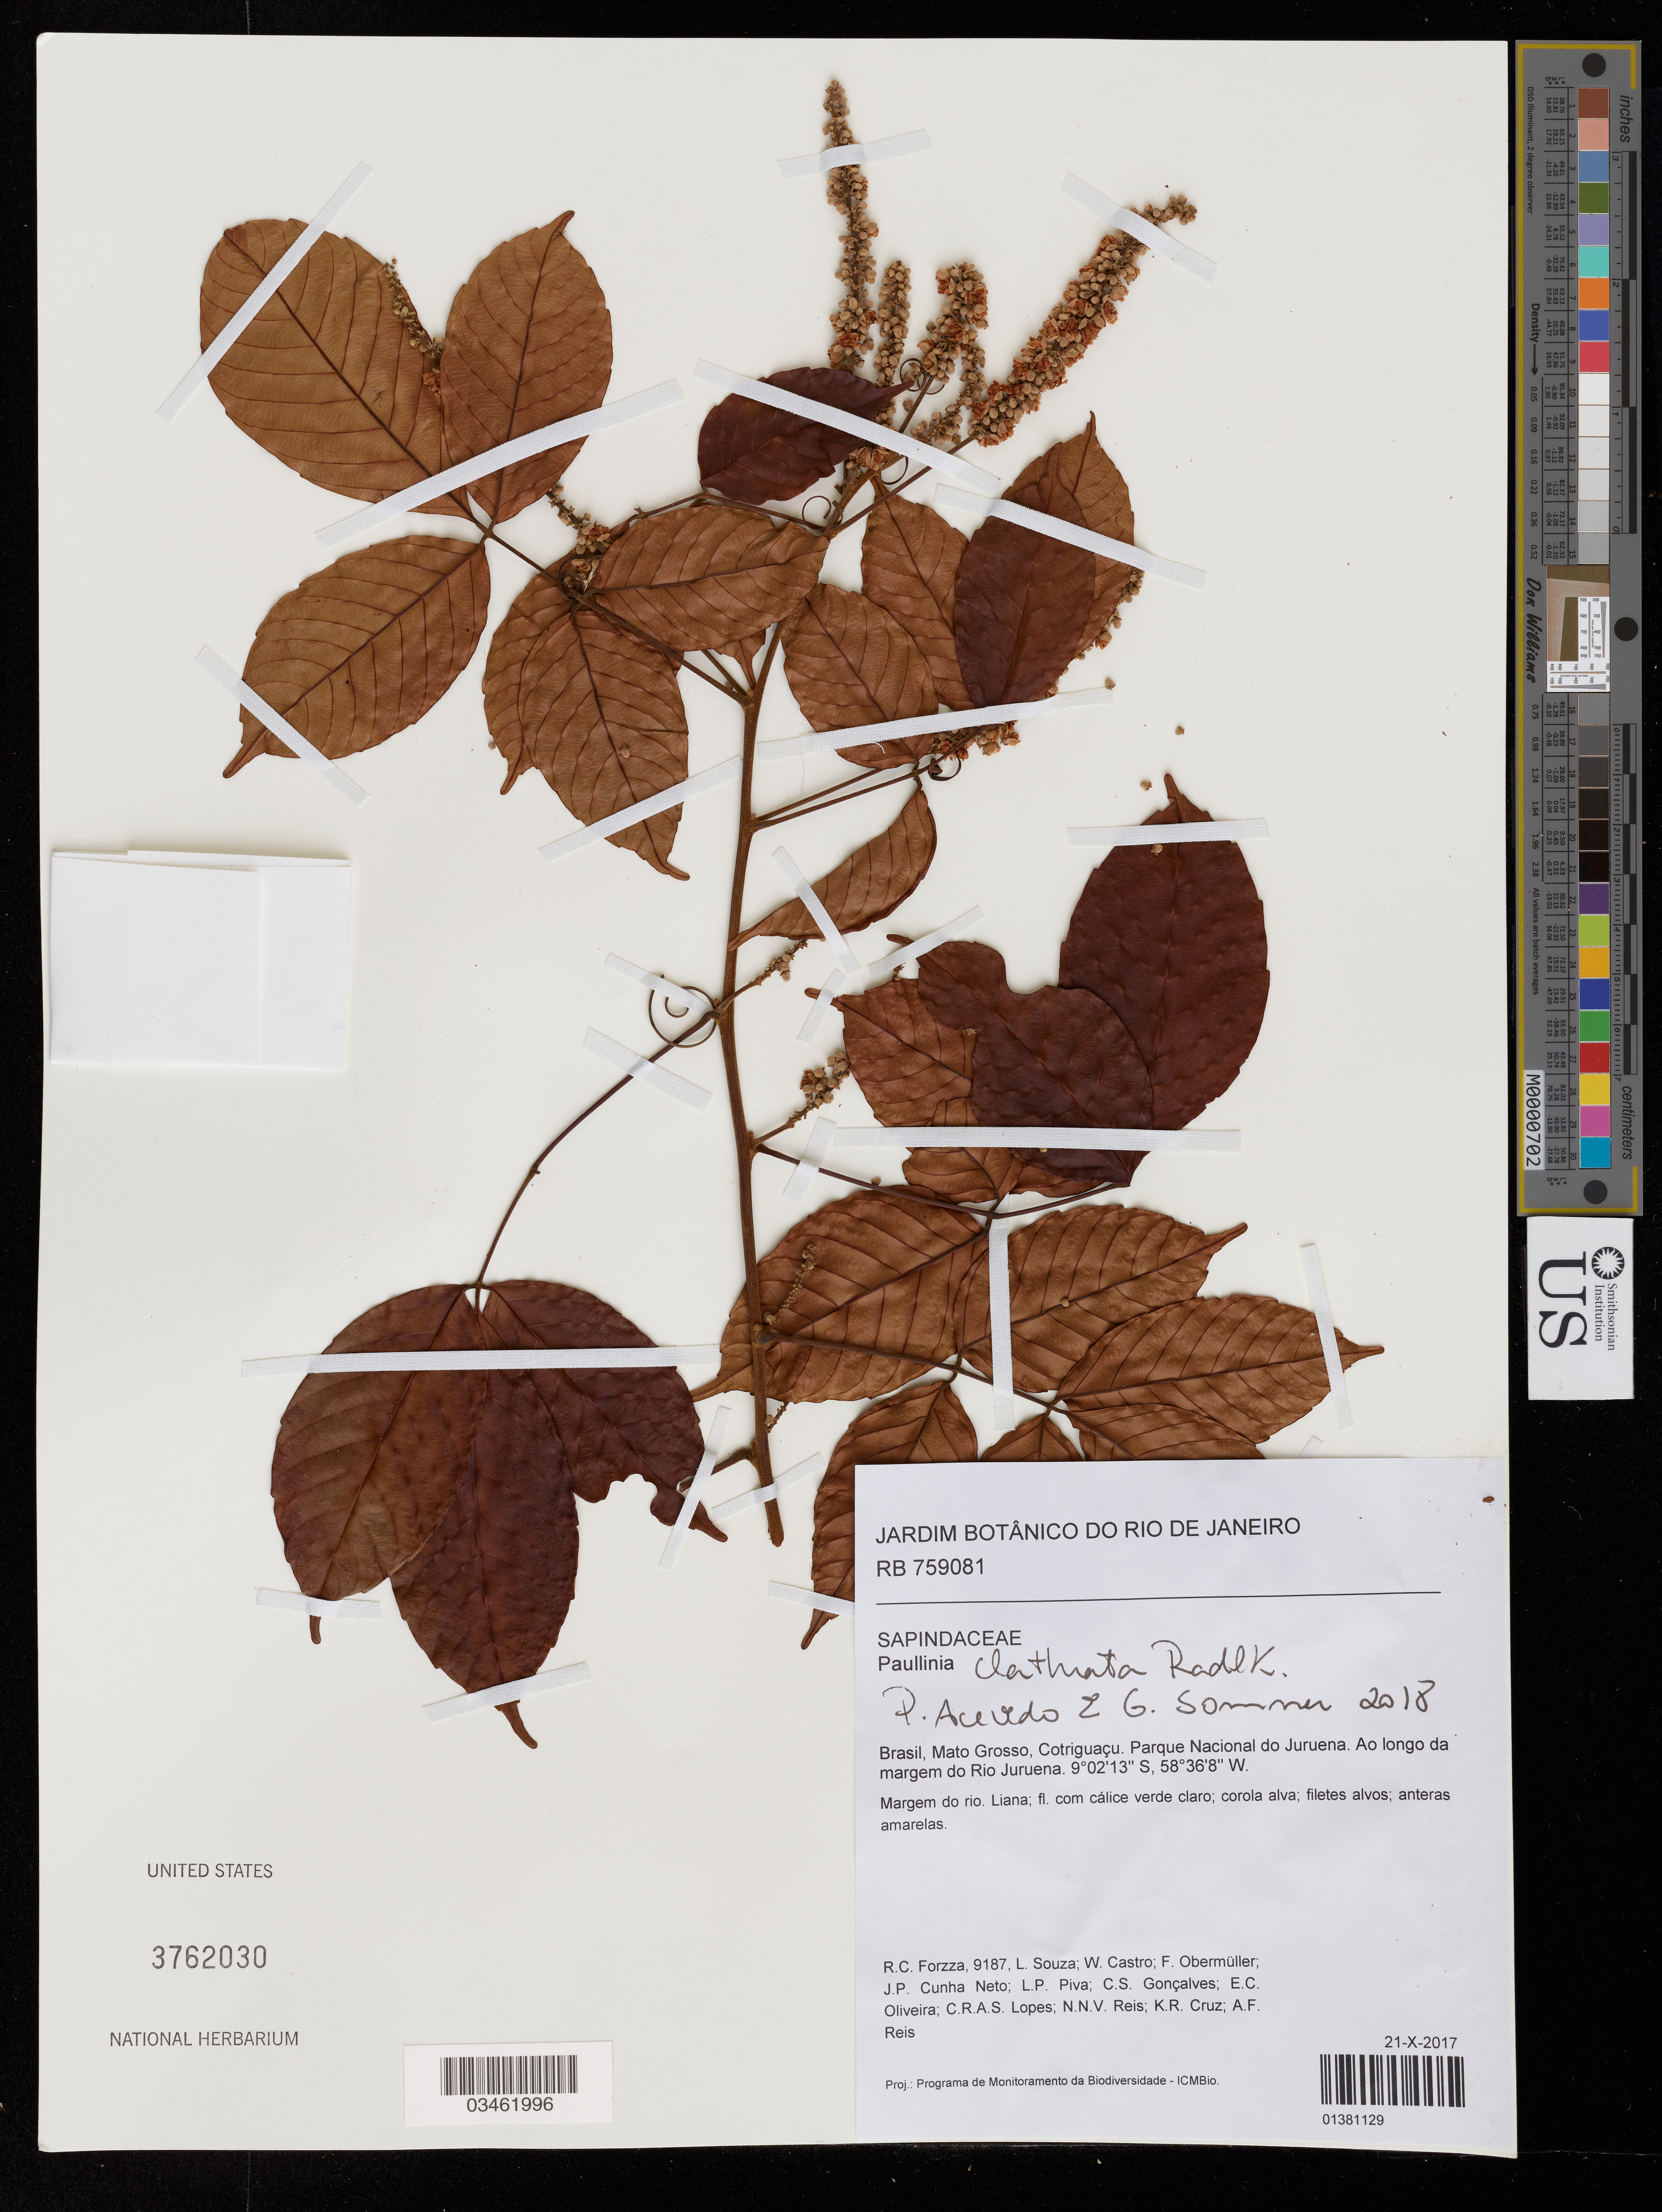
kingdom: Plantae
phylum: Tracheophyta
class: Magnoliopsida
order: Sapindales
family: Sapindaceae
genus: Paullinia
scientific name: Paullinia capreolata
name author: (Aubl.) Radlk.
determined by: Acevedo-Rodríguez, P.; Somner, G. V.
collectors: R. C. Forzza, L. Souza, W. Castro, F. A. Obermuller & et al.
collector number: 9187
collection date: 2017-10-21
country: Brazil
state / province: Mato Grosso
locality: Cotriguaçu. Parque Nacional do Juruena. Ao longo da margem do Rio Juruena.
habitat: Margem do río.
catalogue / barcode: US 3762030